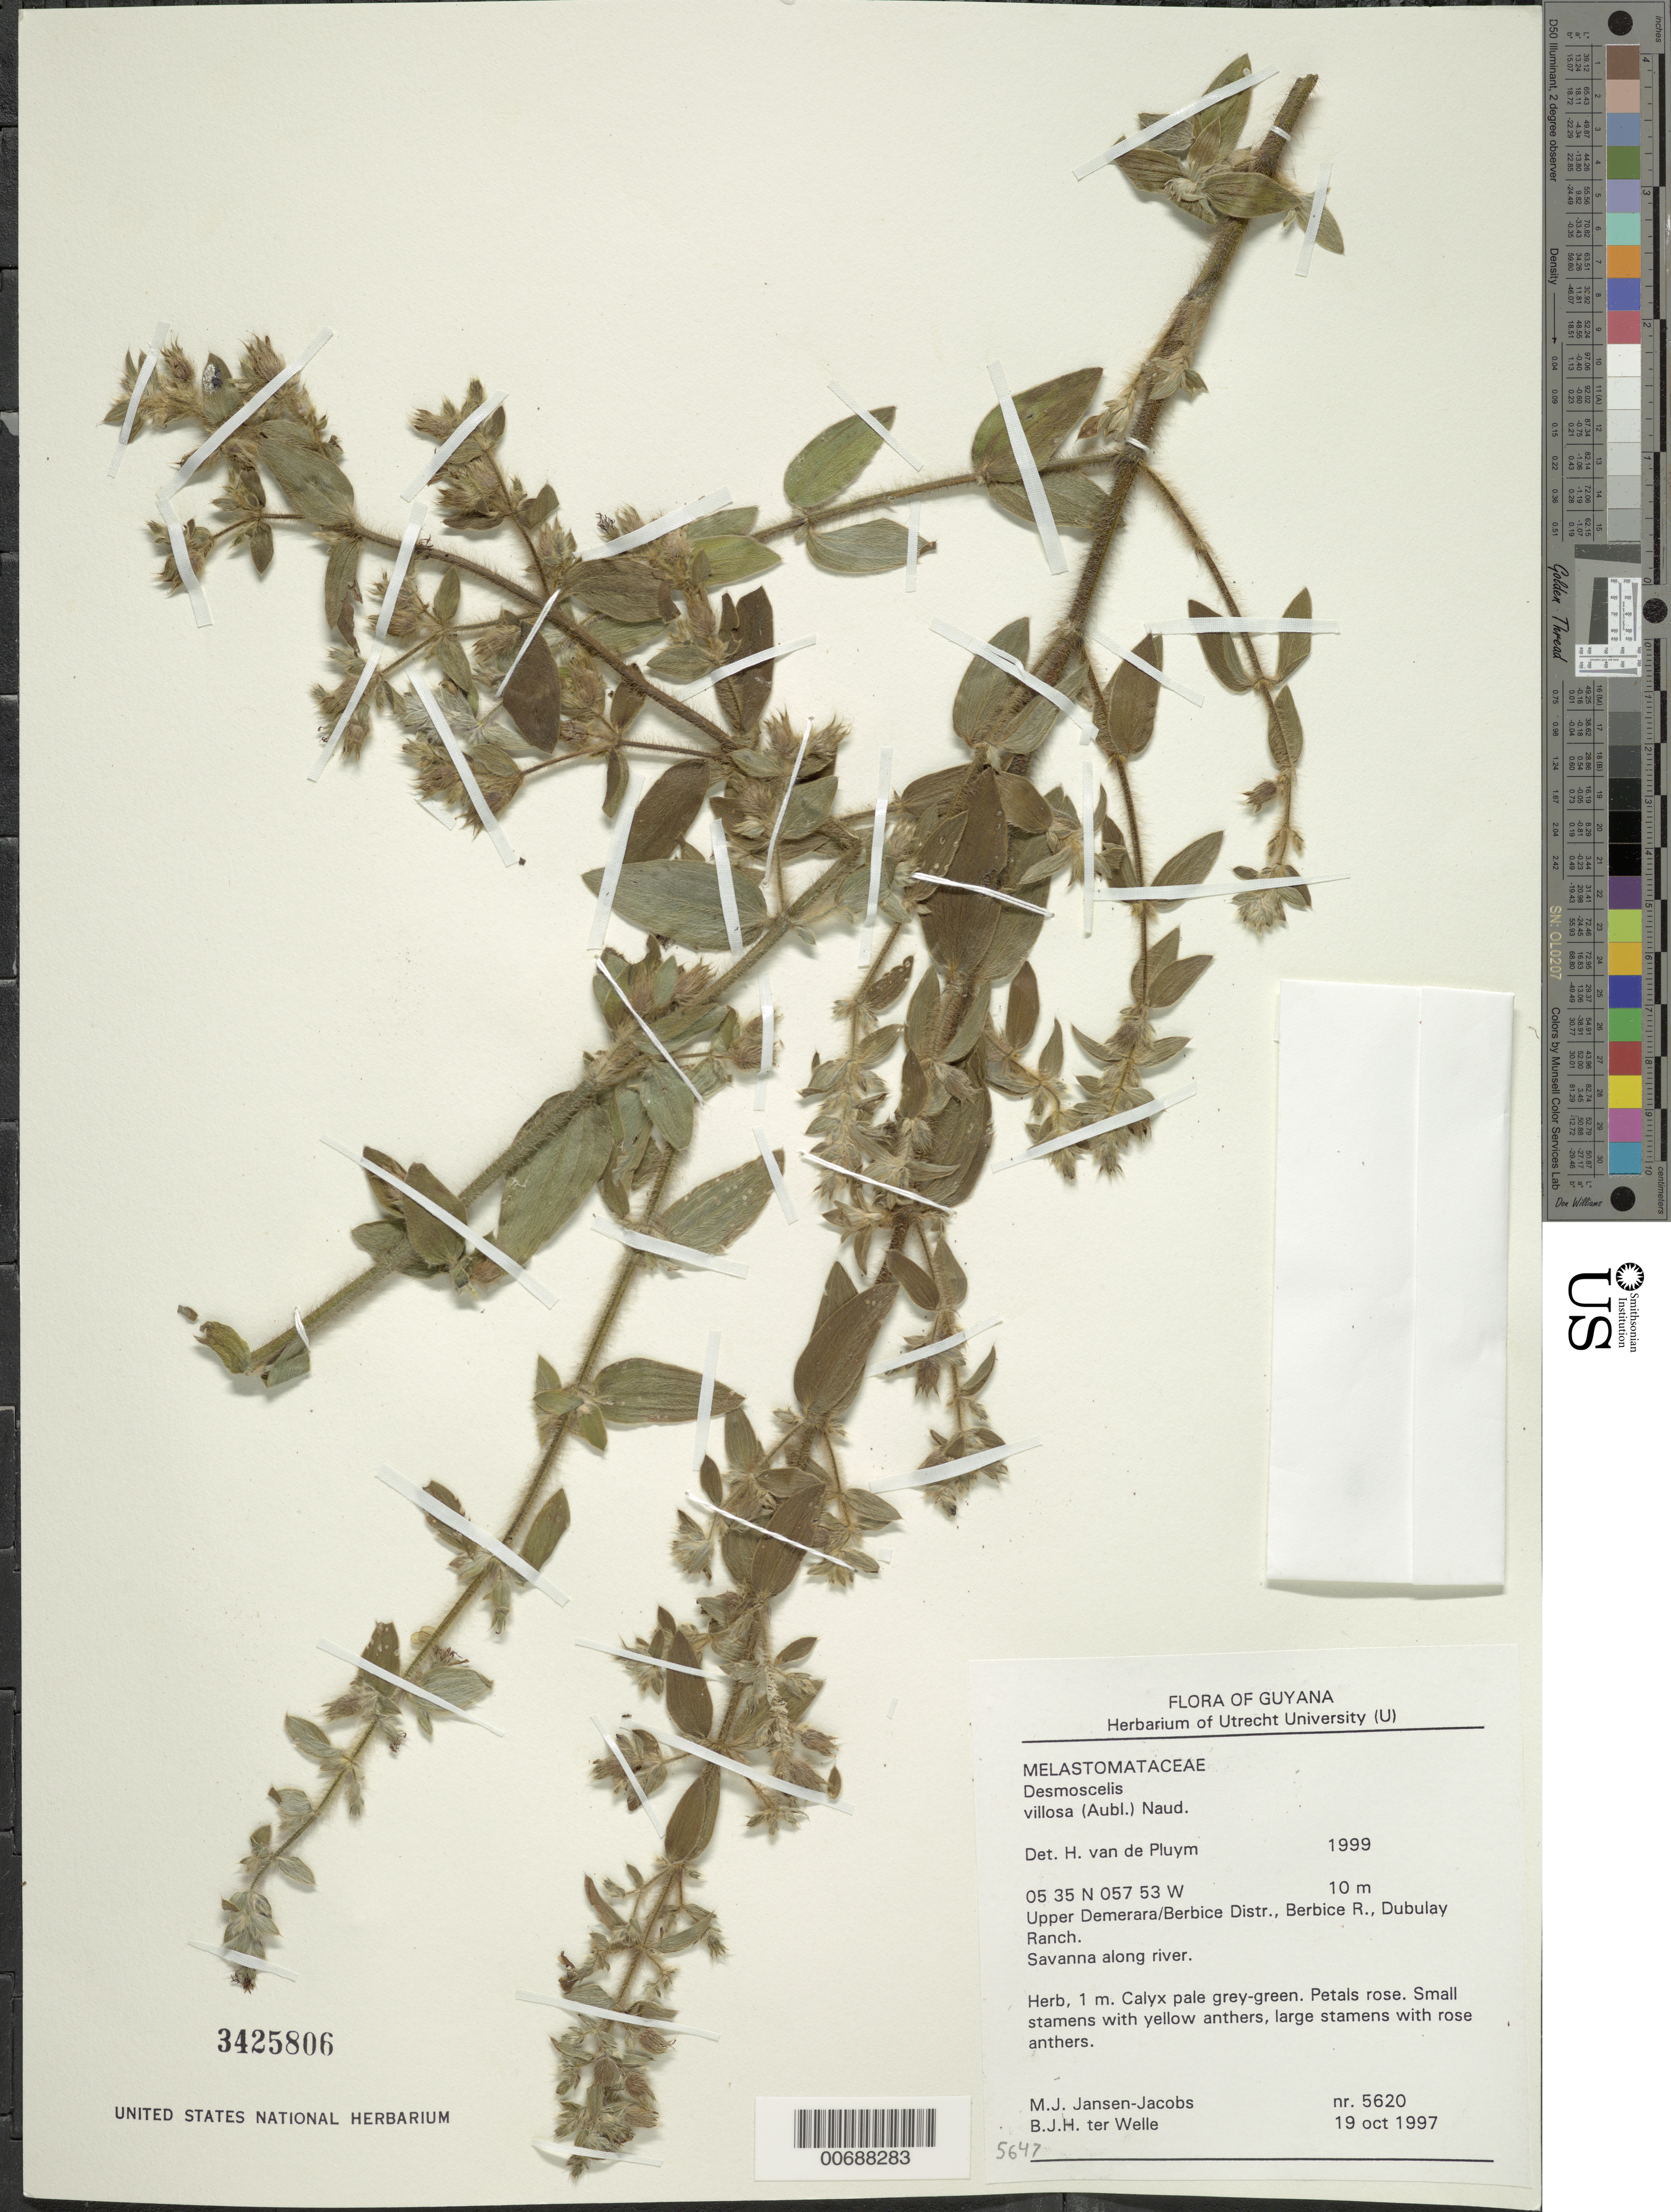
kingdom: Plantae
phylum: Tracheophyta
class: Magnoliopsida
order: Myrtales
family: Melastomataceae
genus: Desmoscelis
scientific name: Desmoscelis villosa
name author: (Aubl.) Naudin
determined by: van de Pluym, H.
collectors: M. J. Jansen-Jacobs & B. Welle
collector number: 5620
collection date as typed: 19-Oct-97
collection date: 1997-10-19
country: Guyana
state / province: U. Demerara-Berbice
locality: Dubulay Ranch, Berbice R.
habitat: Savanna along river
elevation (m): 10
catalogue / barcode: US 3425806